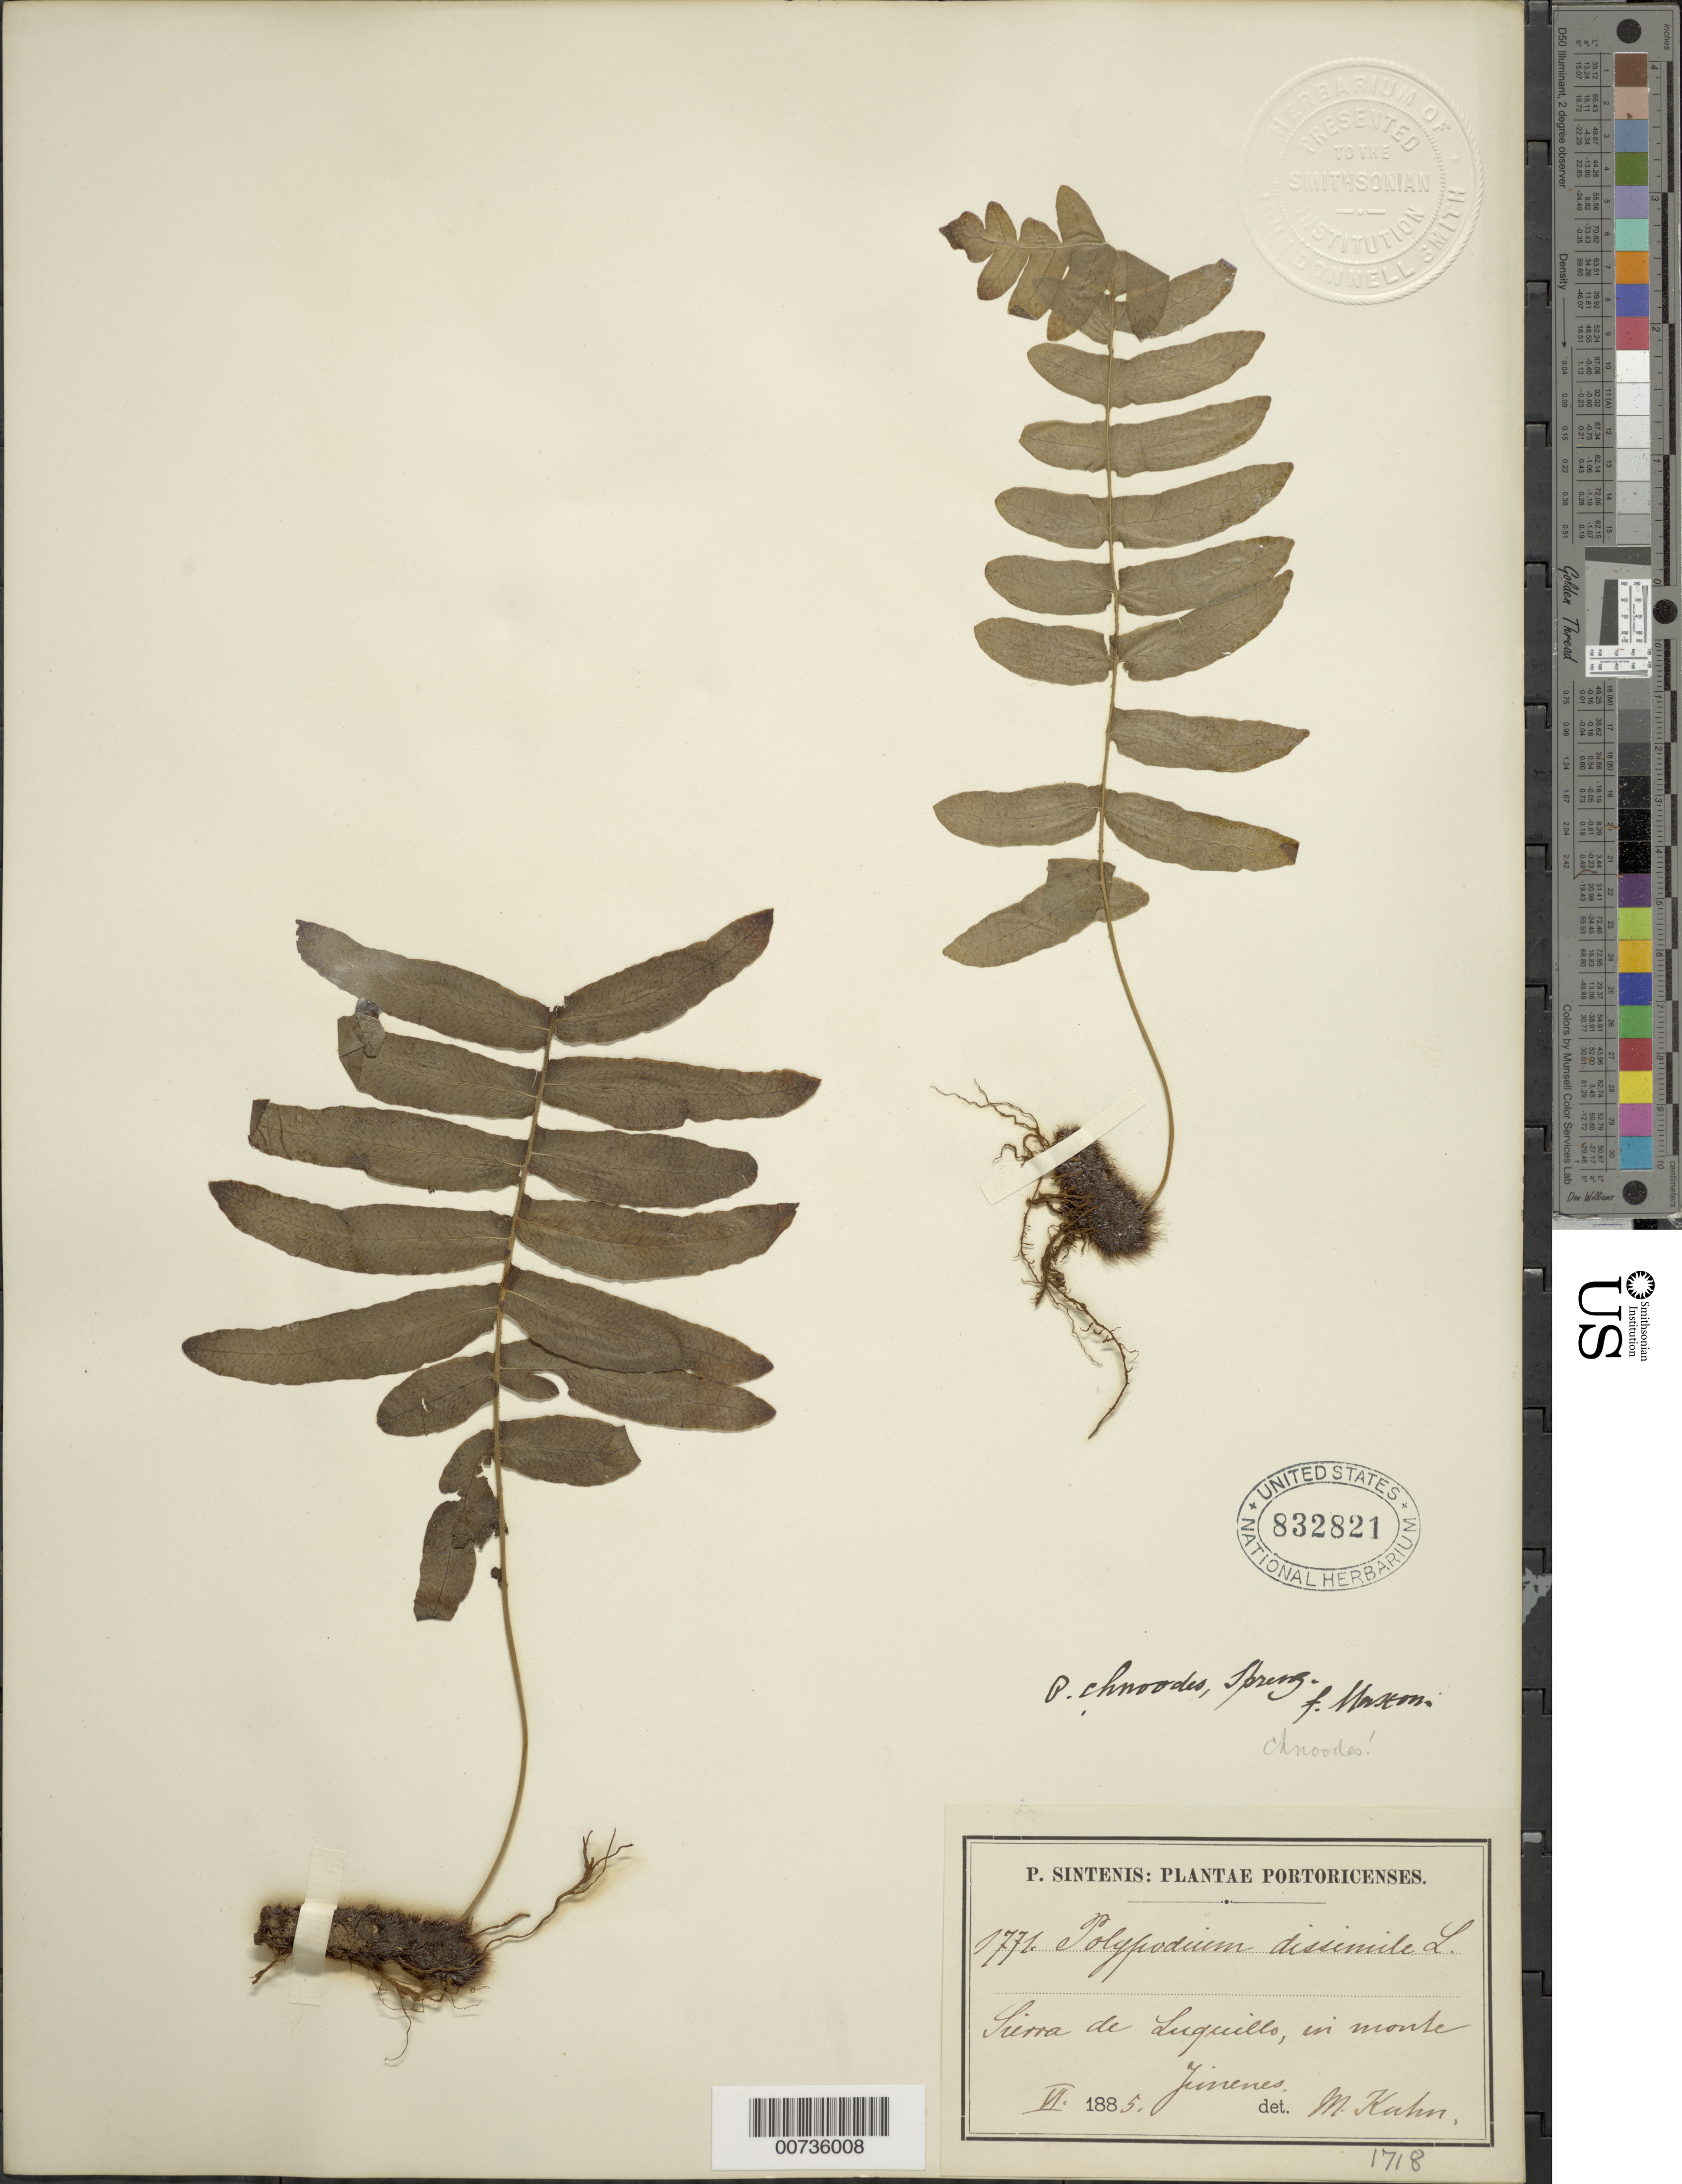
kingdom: Plantae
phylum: Tracheophyta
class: Polypodiopsida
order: Polypodiales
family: Polypodiaceae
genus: Serpocaulon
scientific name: Serpocaulon dissimile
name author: (L.) A.R. Sm.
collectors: P. Sintenis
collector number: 1771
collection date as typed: Jun 1885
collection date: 1885-06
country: Puerto Rico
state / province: Luquillo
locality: Sierra de Luquillo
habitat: In monte Jimenes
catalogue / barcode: US 832821